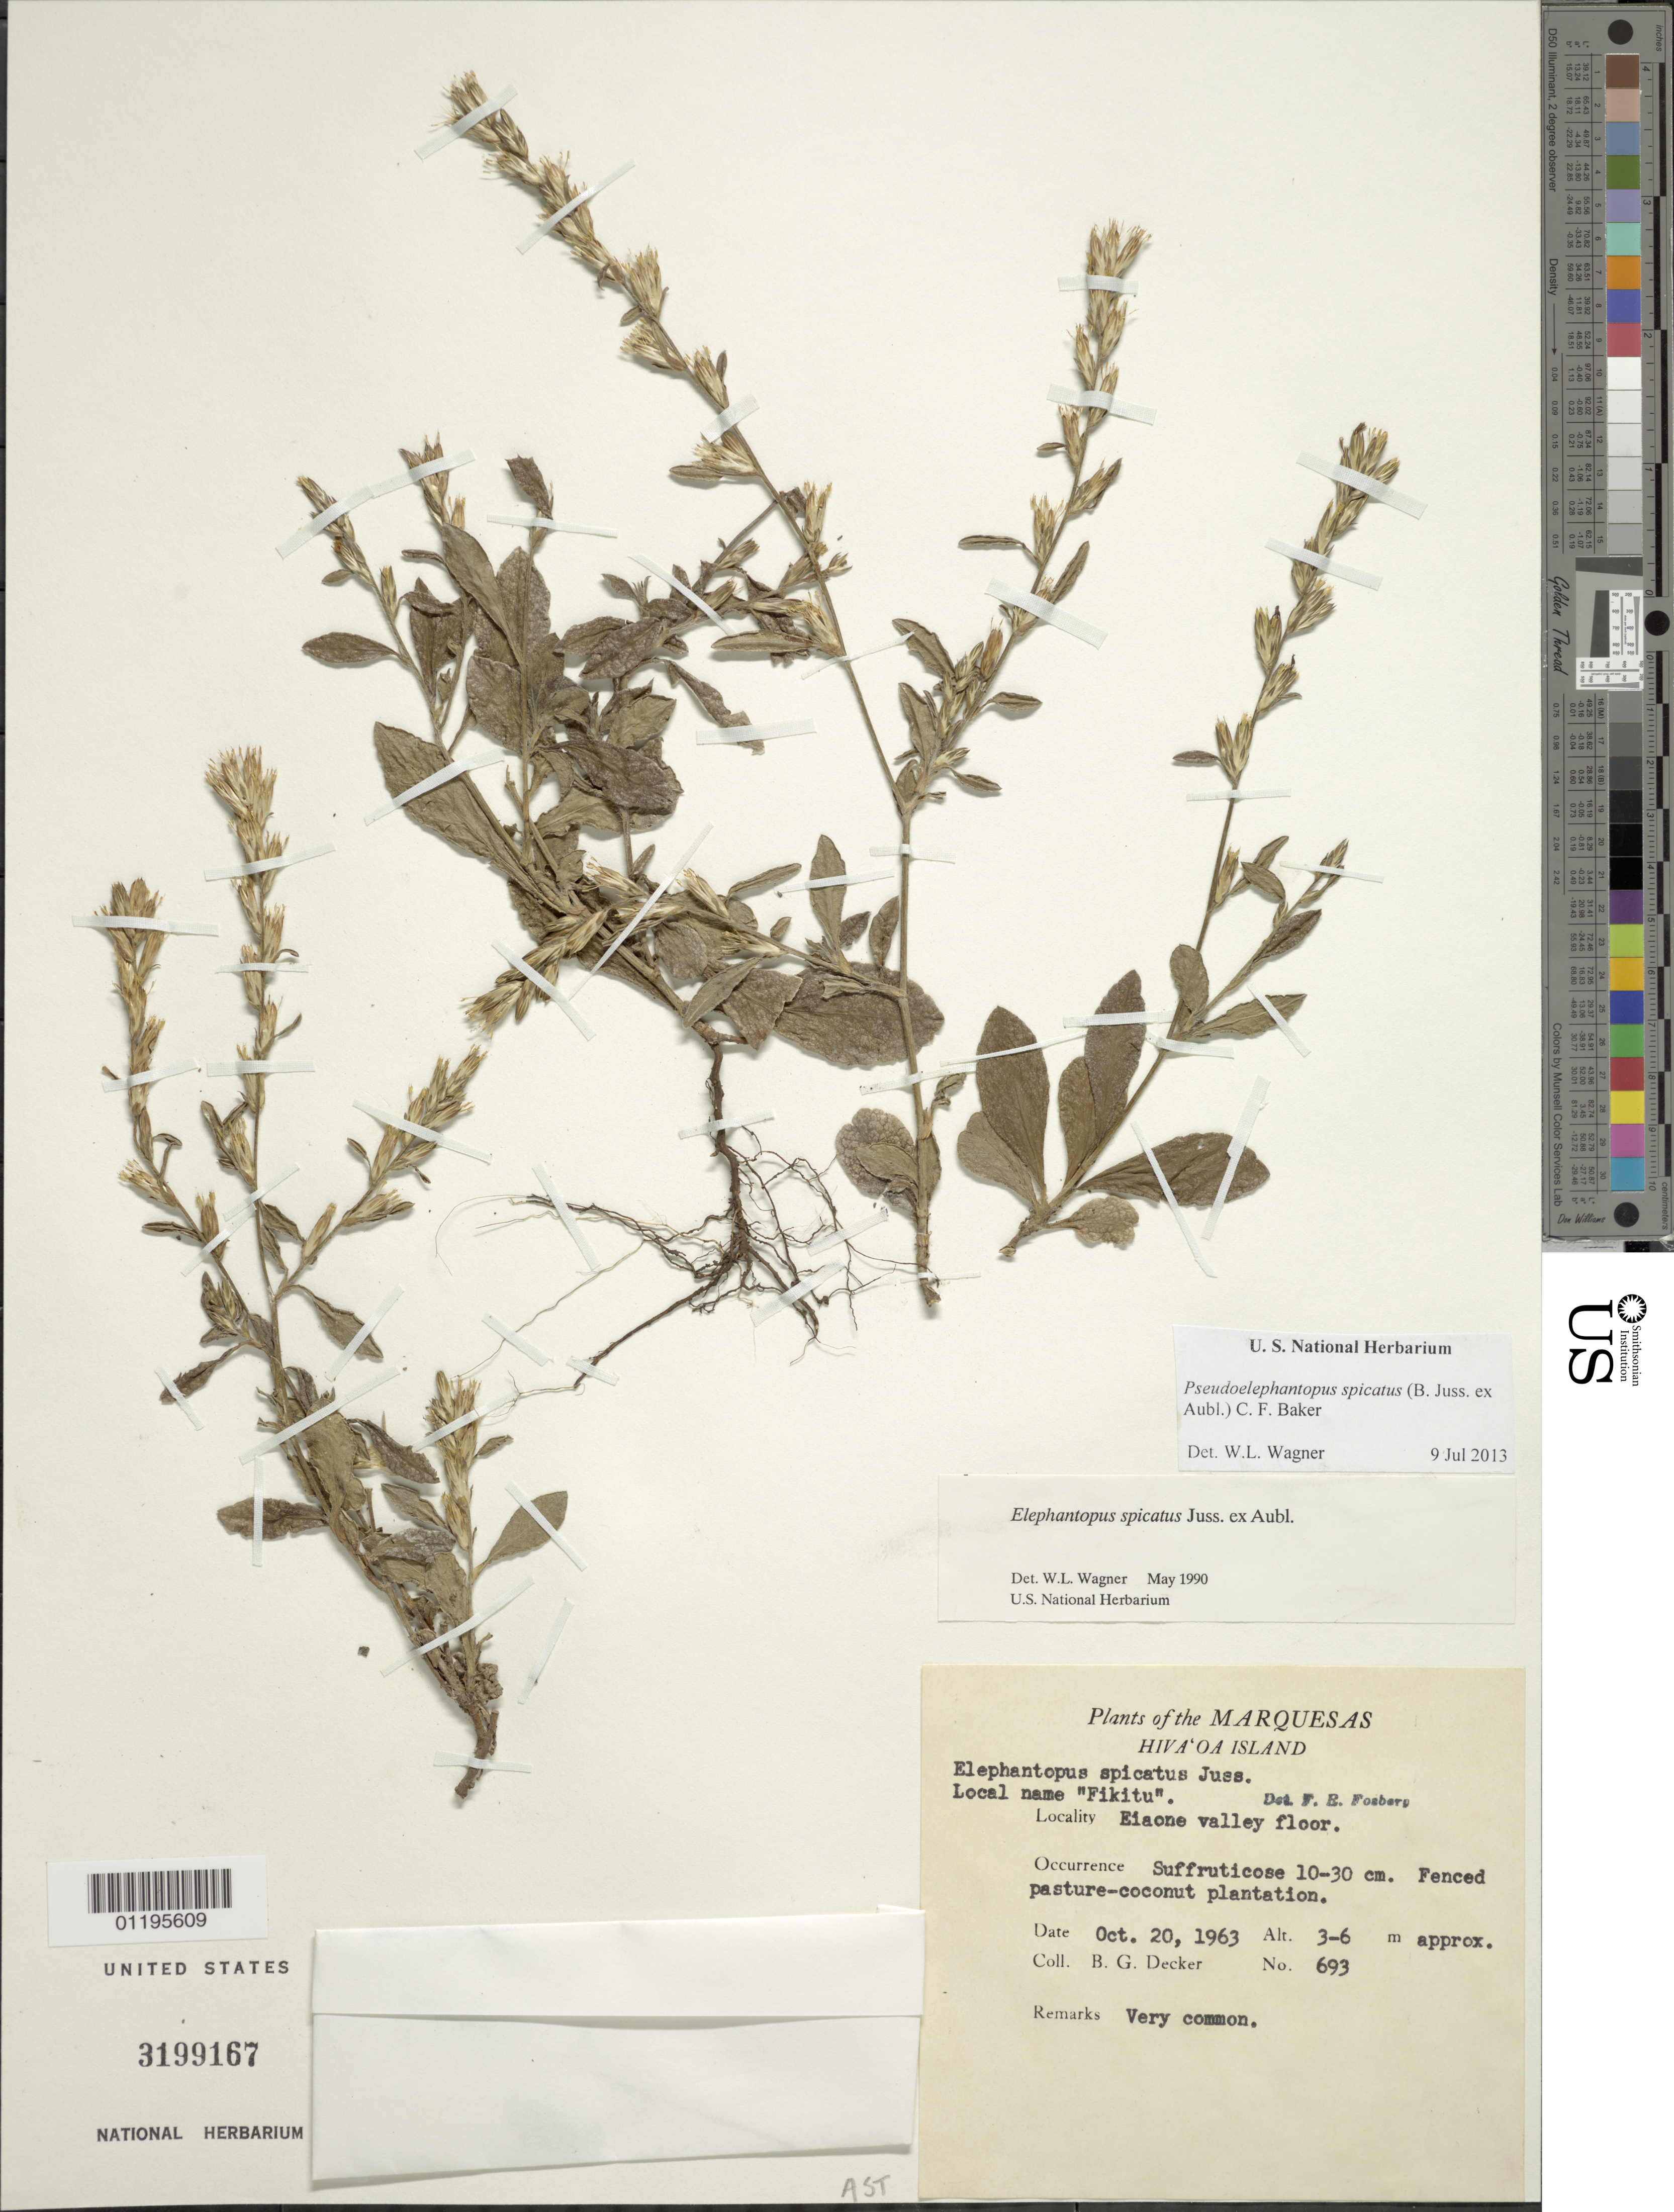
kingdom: Plantae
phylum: Tracheophyta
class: Magnoliopsida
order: Asterales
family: Asteraceae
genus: Pseudelephantopus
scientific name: Pseudelephantopus spicatus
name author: (Juss. ex Aubl.) C.F. Baker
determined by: Wagner, W. L., (BOT), Smithsonian Institution - National Museum of Natural History (UNITED STATES)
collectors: B. G. Decker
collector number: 693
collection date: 1963-10-20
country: French Polynesia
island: Hiva Oa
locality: Eiaone Valley floor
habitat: Fenced pasture-coconut plantation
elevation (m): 3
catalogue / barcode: US 3199167